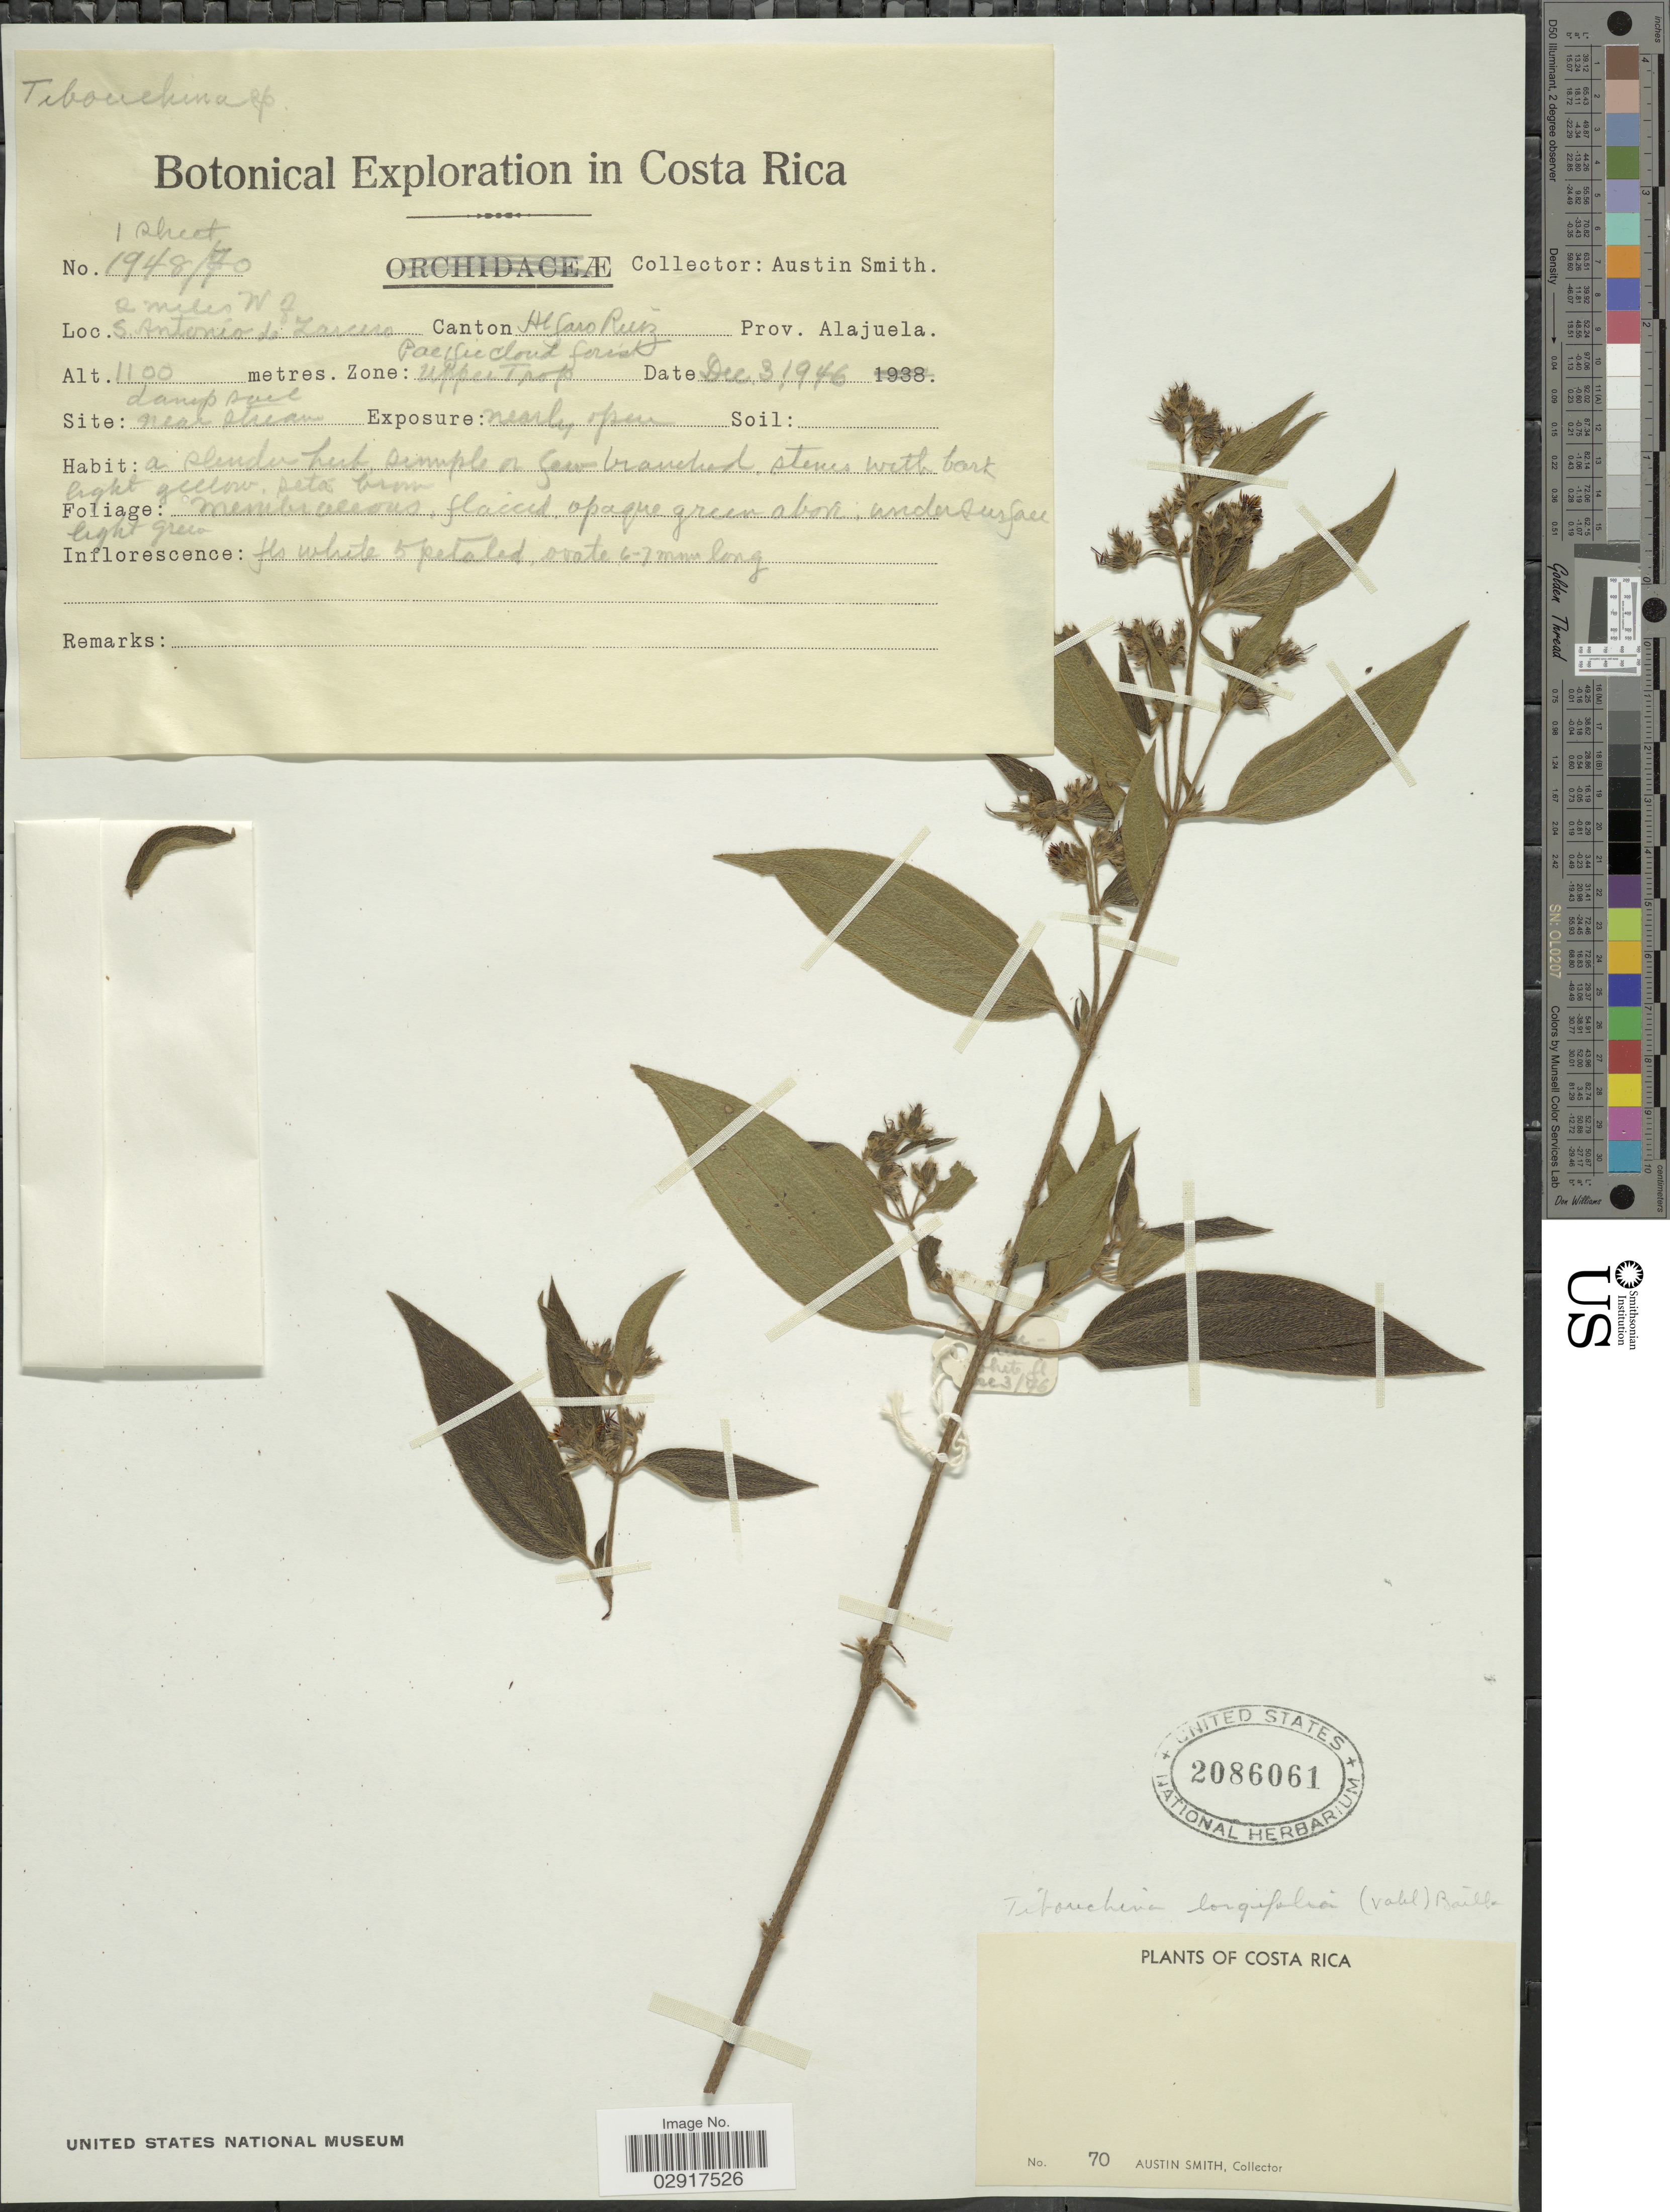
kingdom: Plantae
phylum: Tracheophyta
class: Magnoliopsida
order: Myrtales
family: Melastomataceae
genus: Chaetogastra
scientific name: Chaetogastra longifolia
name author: (Vahl) DC.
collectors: Aust P. Smith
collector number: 1948/70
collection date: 1946-12-03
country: Costa Rica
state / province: Alajuela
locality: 2 miles W of s. Antonio de Zarcero. Canton Alfaro Ruiz. Prov. Alajuela.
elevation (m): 1100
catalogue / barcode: US 2086061